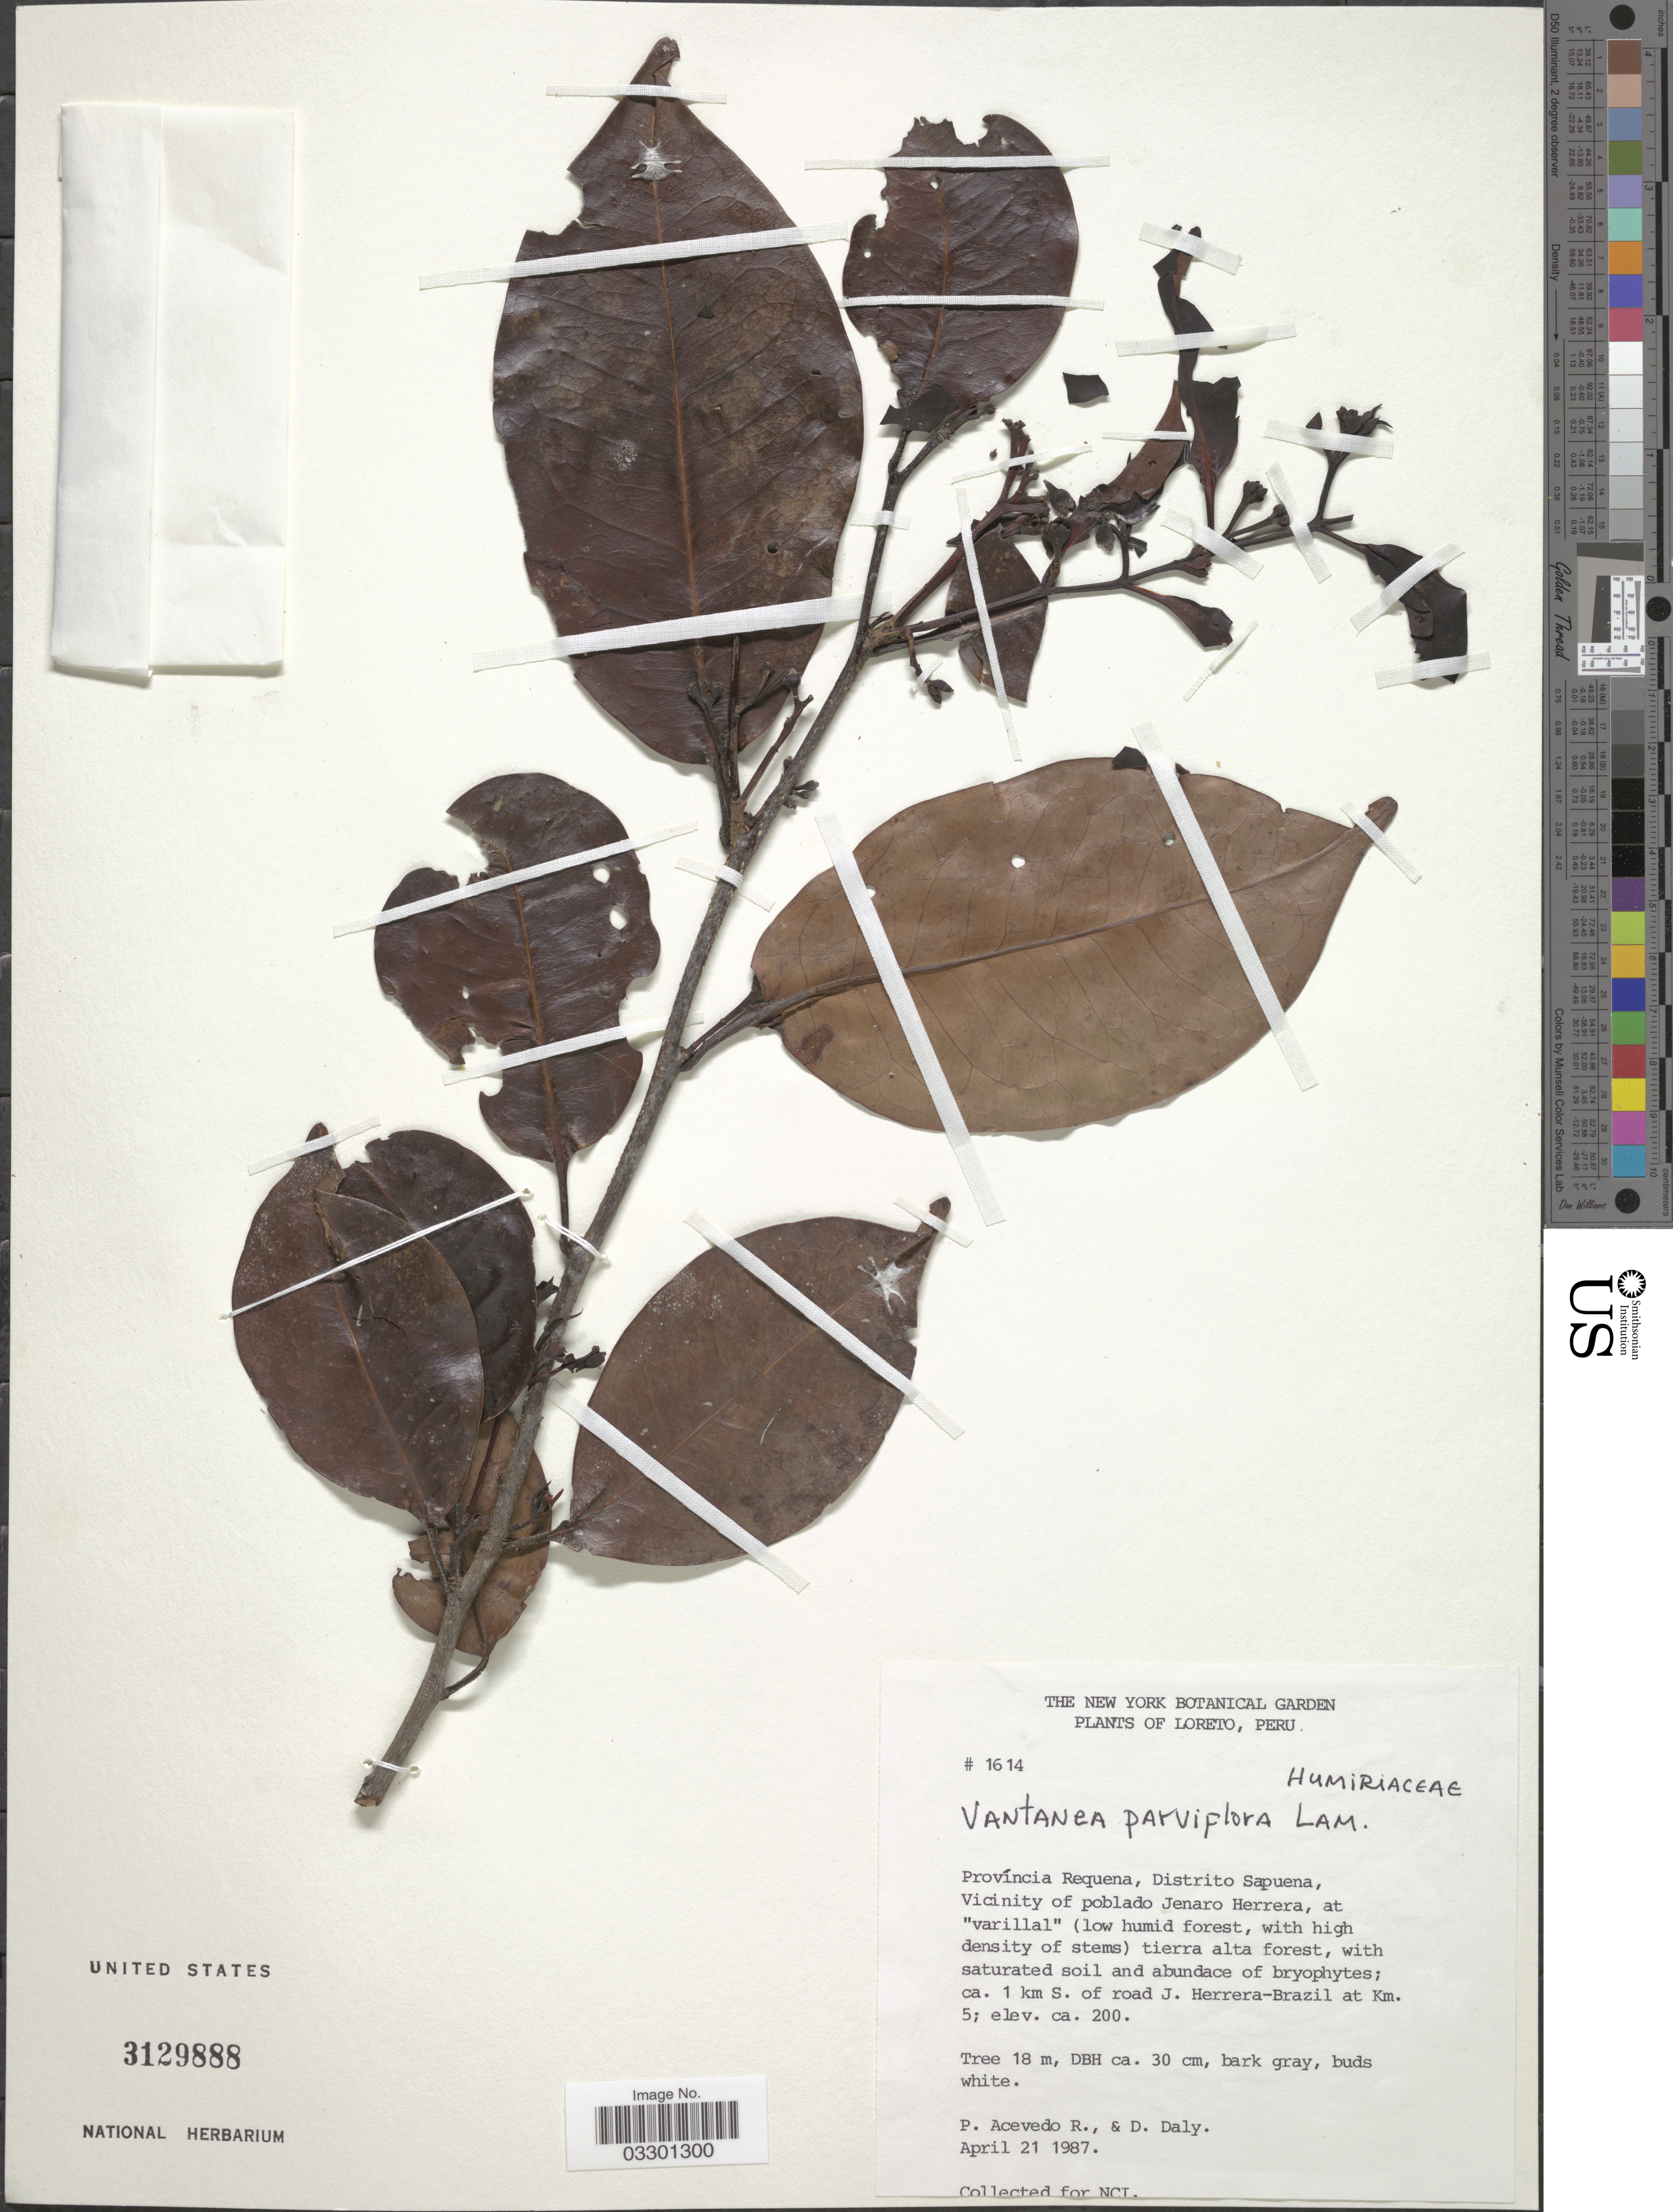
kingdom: Plantae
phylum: Tracheophyta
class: Magnoliopsida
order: Malpighiales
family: Humiriaceae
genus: Vantanea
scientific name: Vantanea parviflora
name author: Lam.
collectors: P. Acevedo R. & D. C. Daly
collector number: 1614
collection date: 1987-04-21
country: Peru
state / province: Loreto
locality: Província Requena, Distrito Sapuena, Vicinity of poblado Jenaro Herrera, at "varillal" (low humid forest, with high density of stems) tierra alta forest. Ca. 1 km S. of road J. Herrera-Brazil at Km 5.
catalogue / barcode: US 3129888